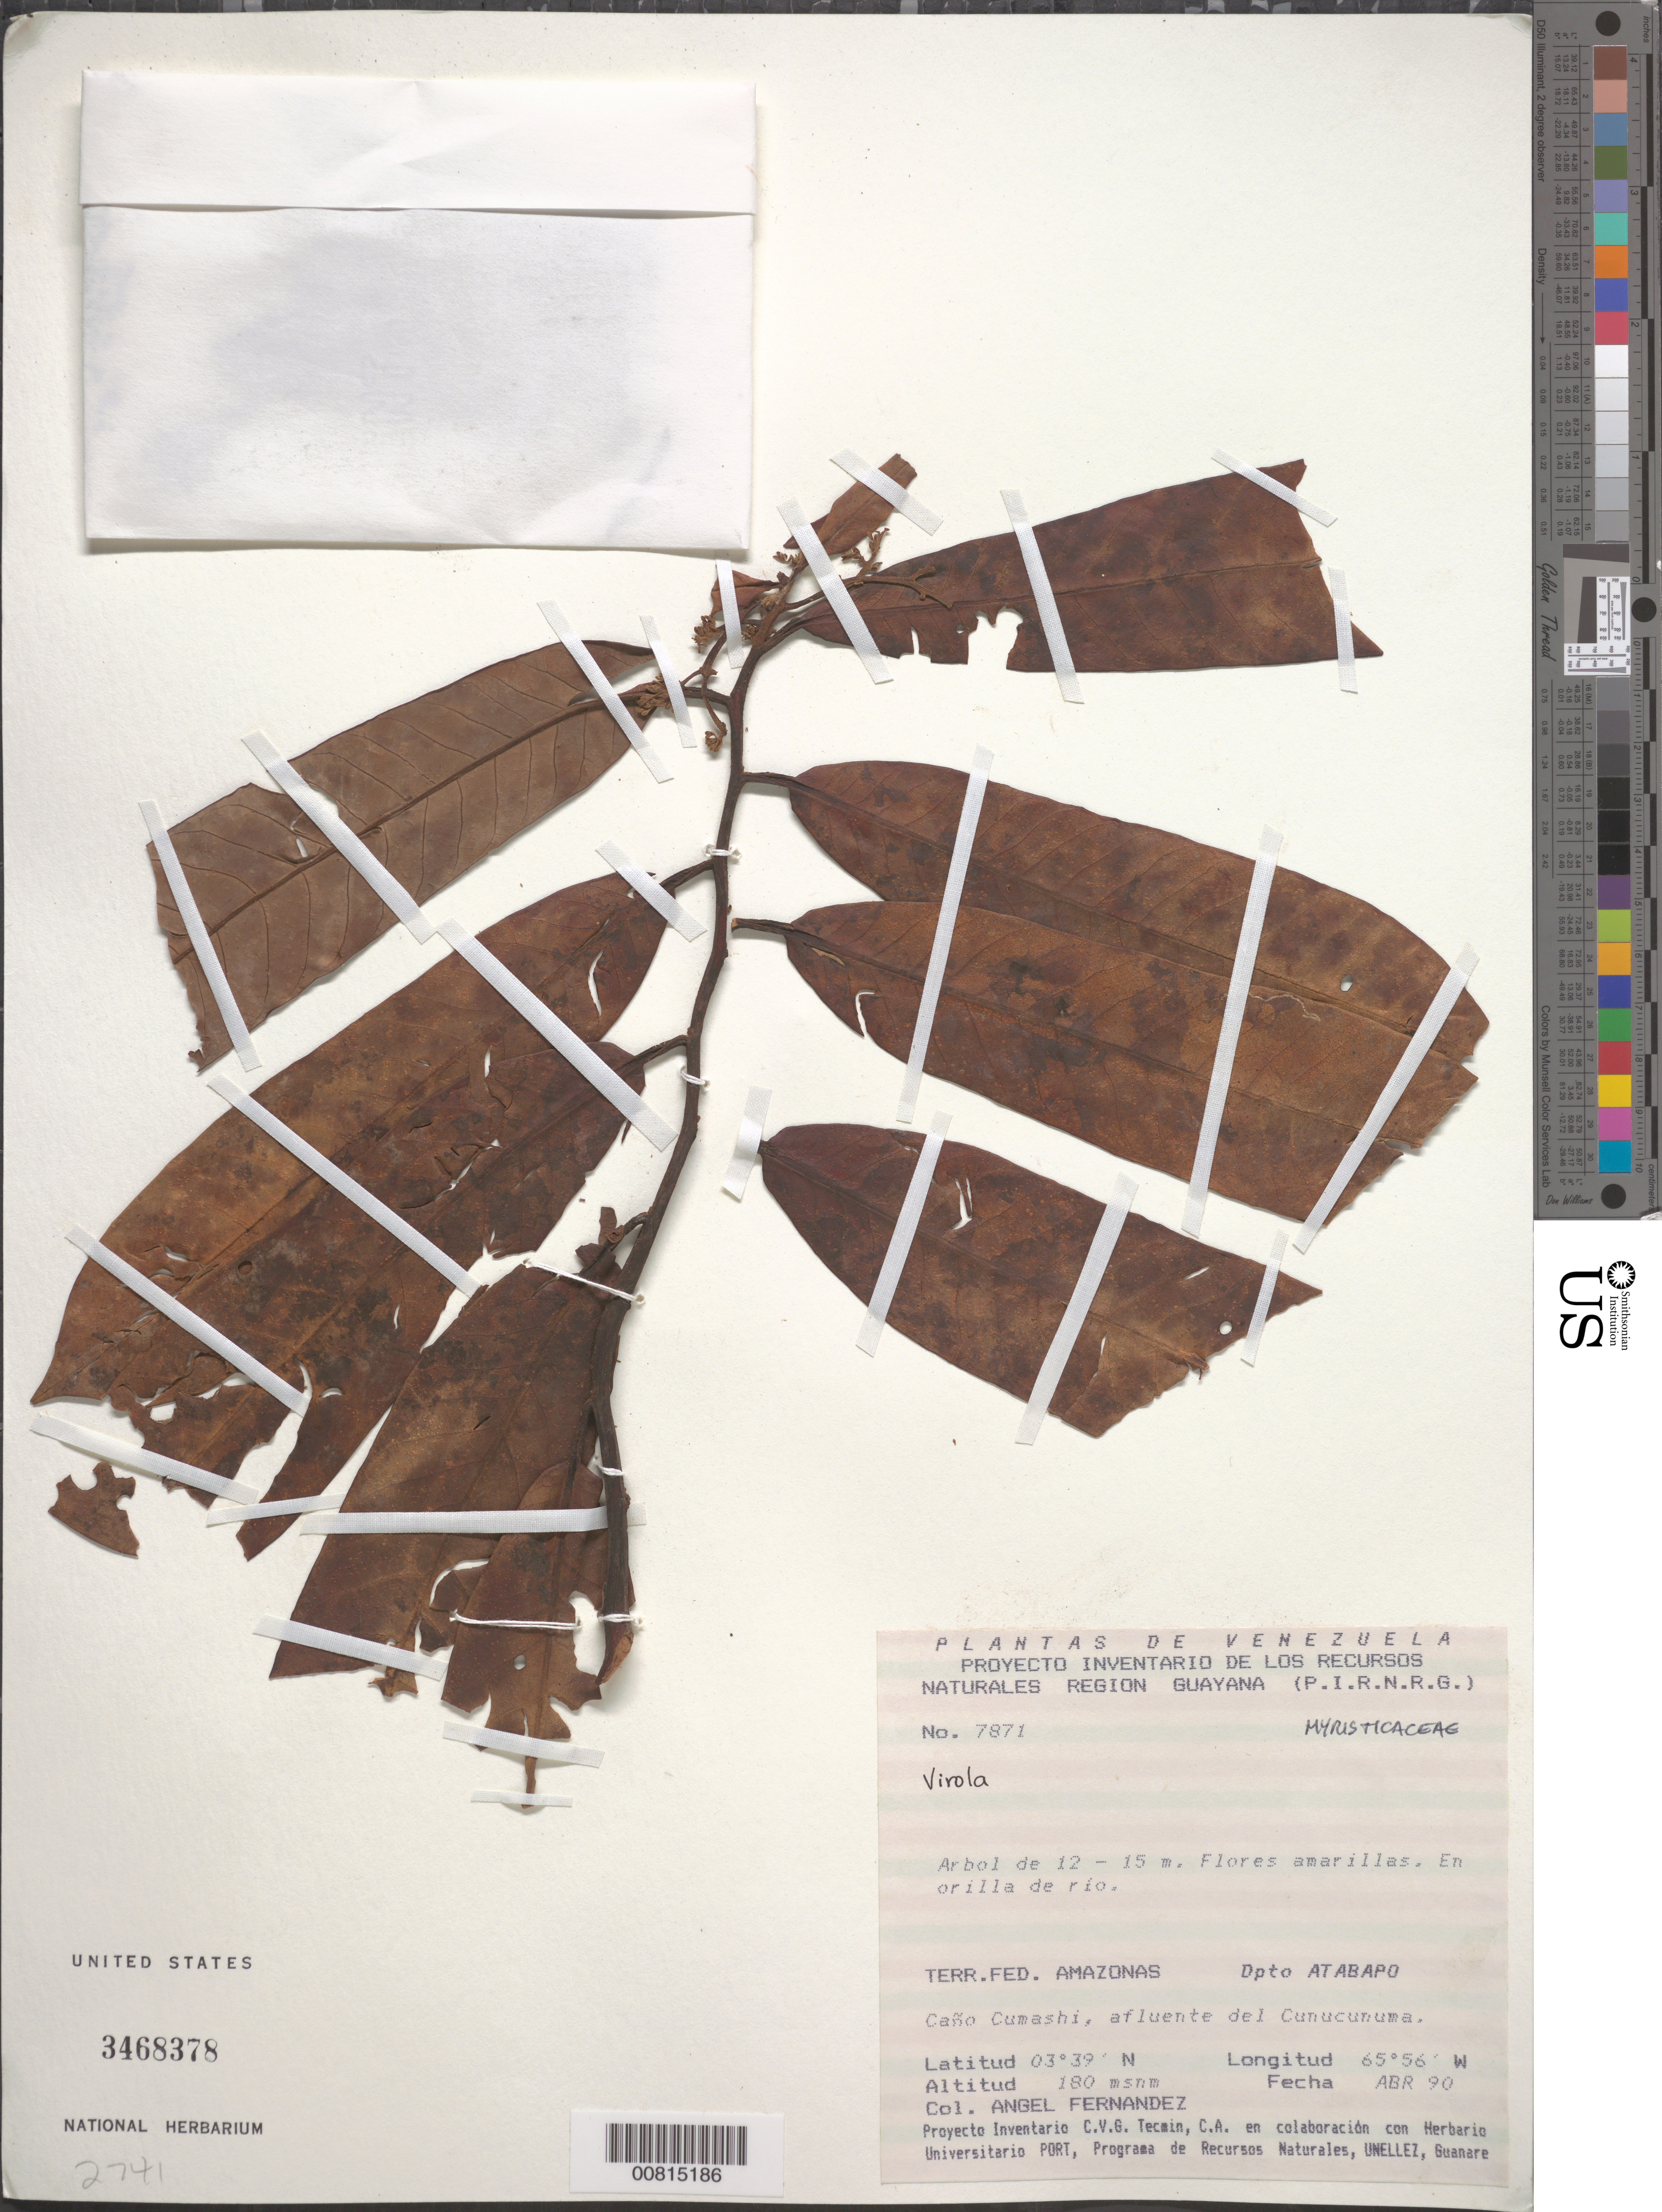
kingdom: Plantae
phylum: Tracheophyta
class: Magnoliopsida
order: Magnoliales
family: Myristicaceae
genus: Virola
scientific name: Virola sp.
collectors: A. Fernández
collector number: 7871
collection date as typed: Apr-90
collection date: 1990-04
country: Venezuela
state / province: Amazonas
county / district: Atabapo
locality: Caño Cumashi, afluente del Cunucunuma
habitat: Along river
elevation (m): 180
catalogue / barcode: US 3468378